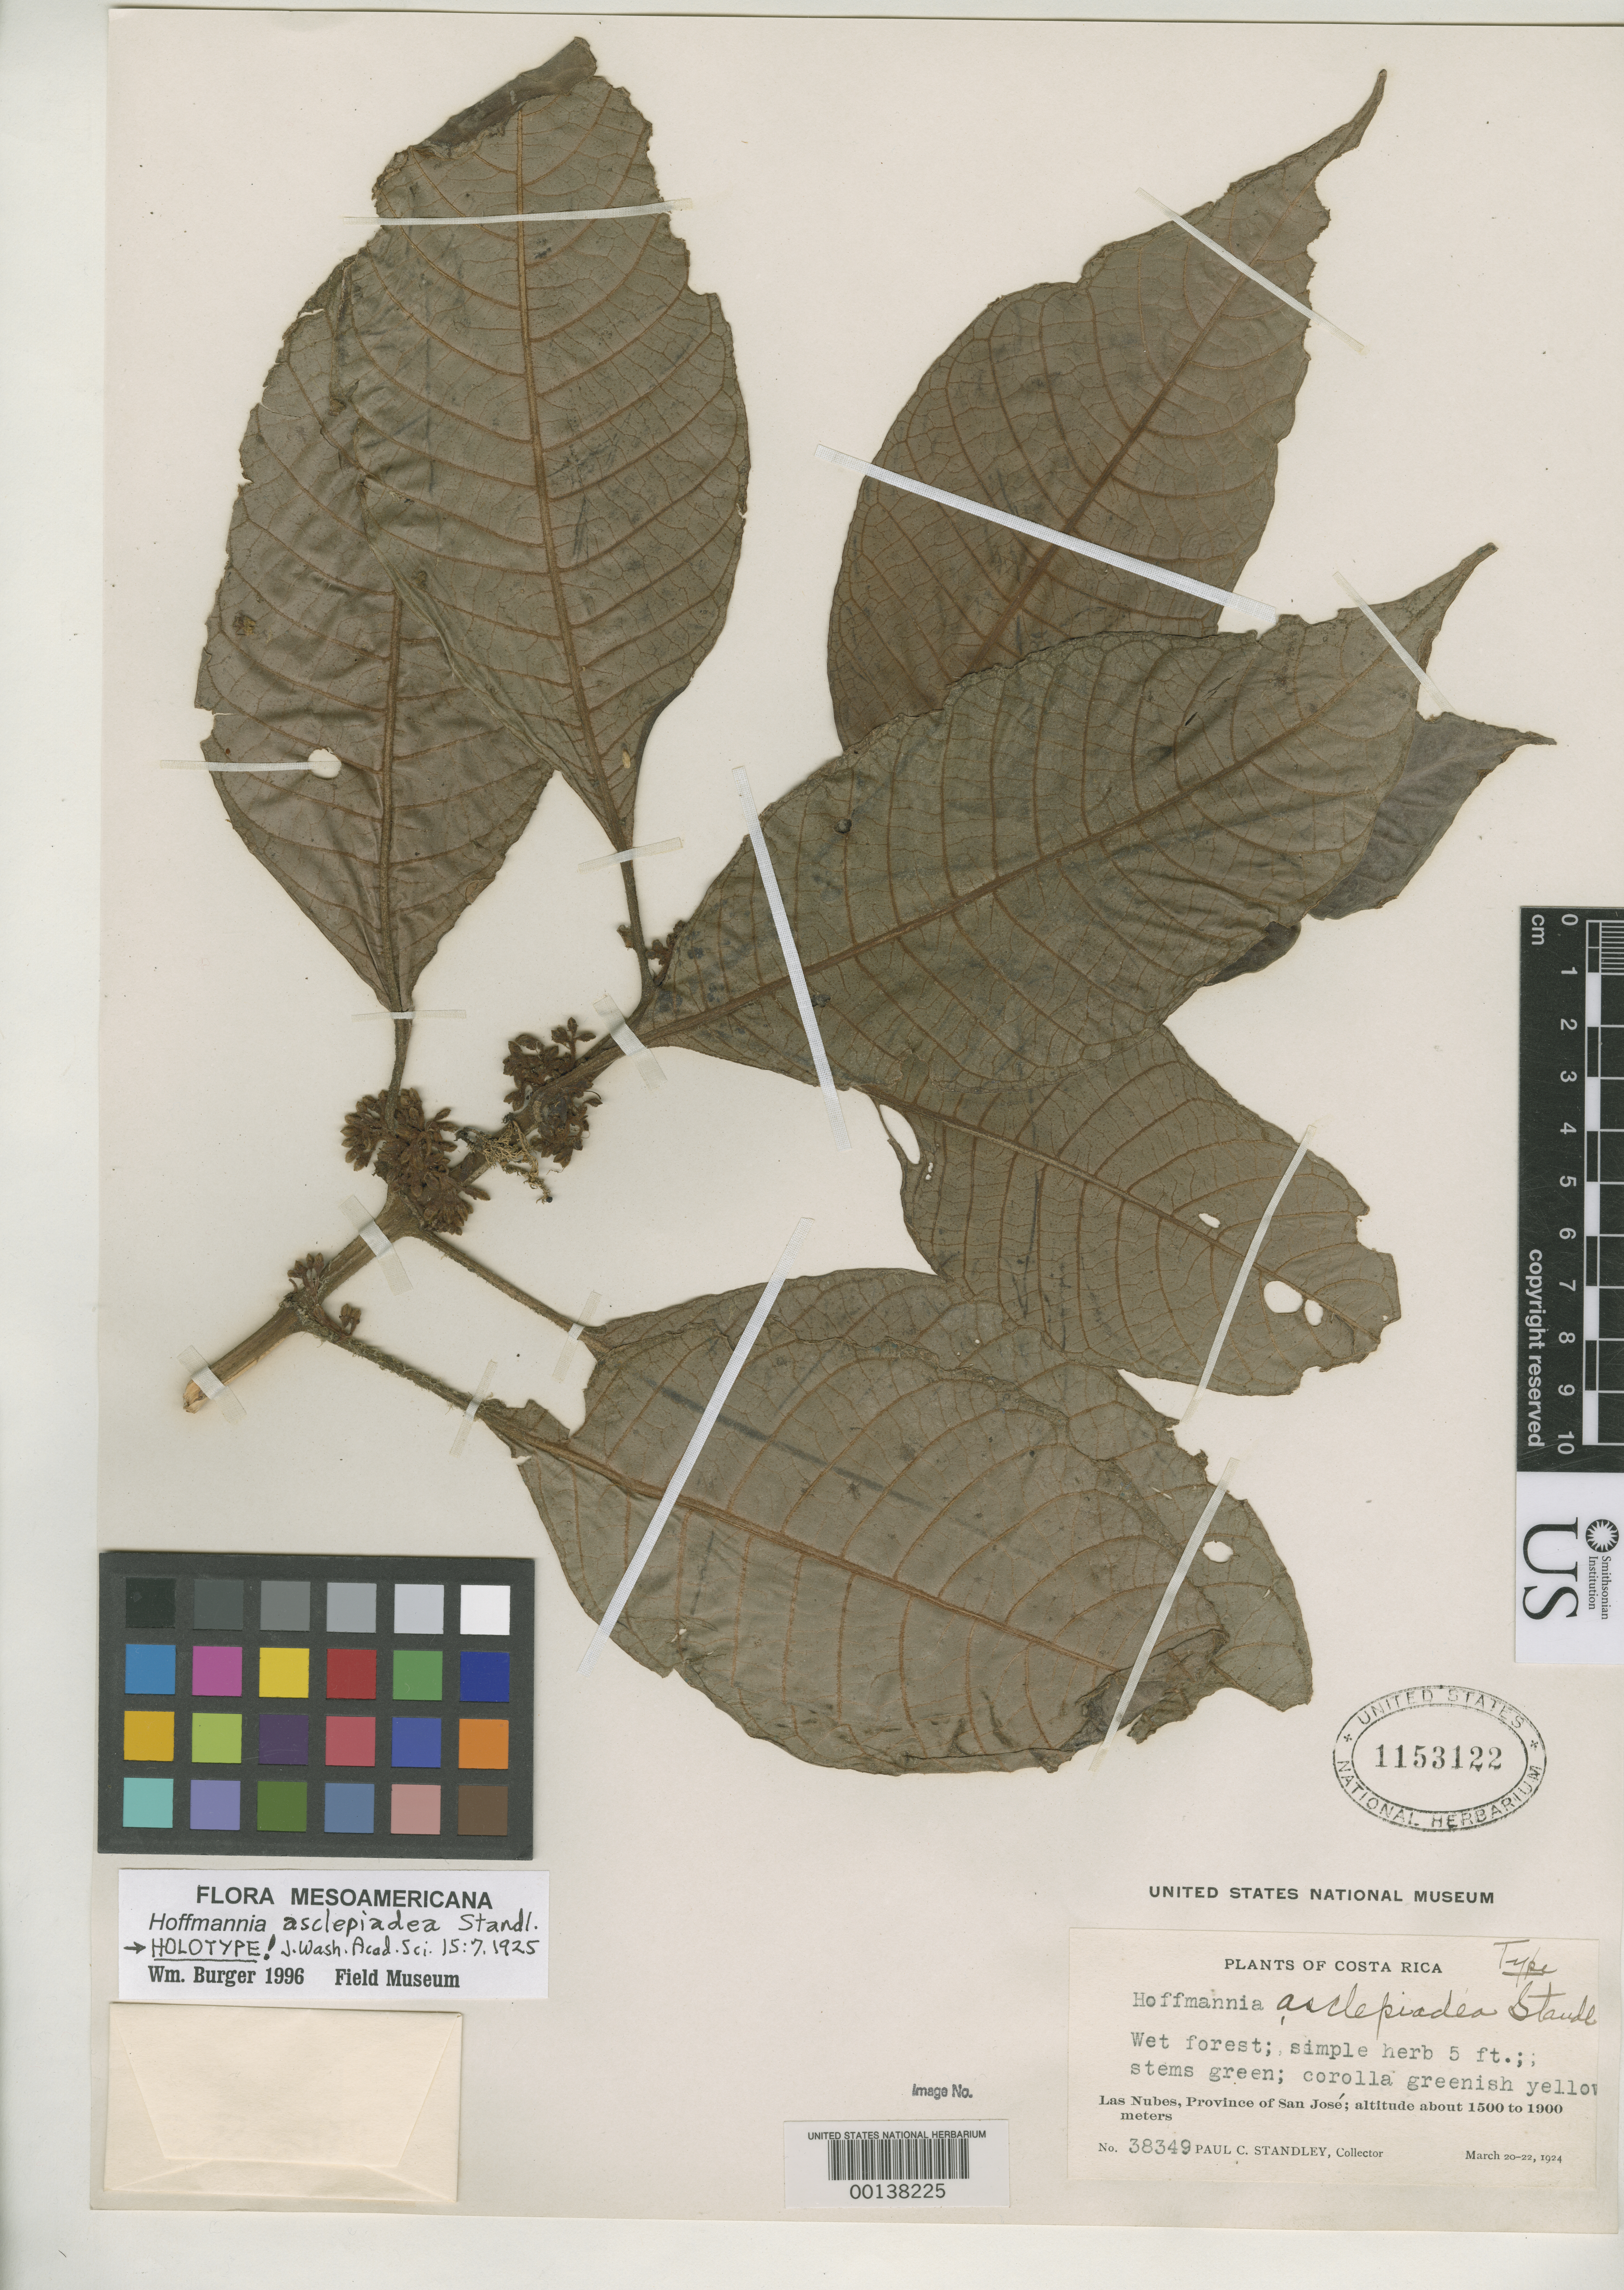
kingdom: Plantae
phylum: Tracheophyta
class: Magnoliopsida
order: Gentianales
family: Rubiaceae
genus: Hoffmannia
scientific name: Hoffmannia asclepiadea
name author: Standl.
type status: Holotype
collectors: P. C. Standley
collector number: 38349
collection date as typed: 20 Mar 1924 to 22 Mar 1924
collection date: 1924-03-20/1924-03-22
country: Costa Rica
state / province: San José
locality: Las Nubes.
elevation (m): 1500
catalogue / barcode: US 1153122